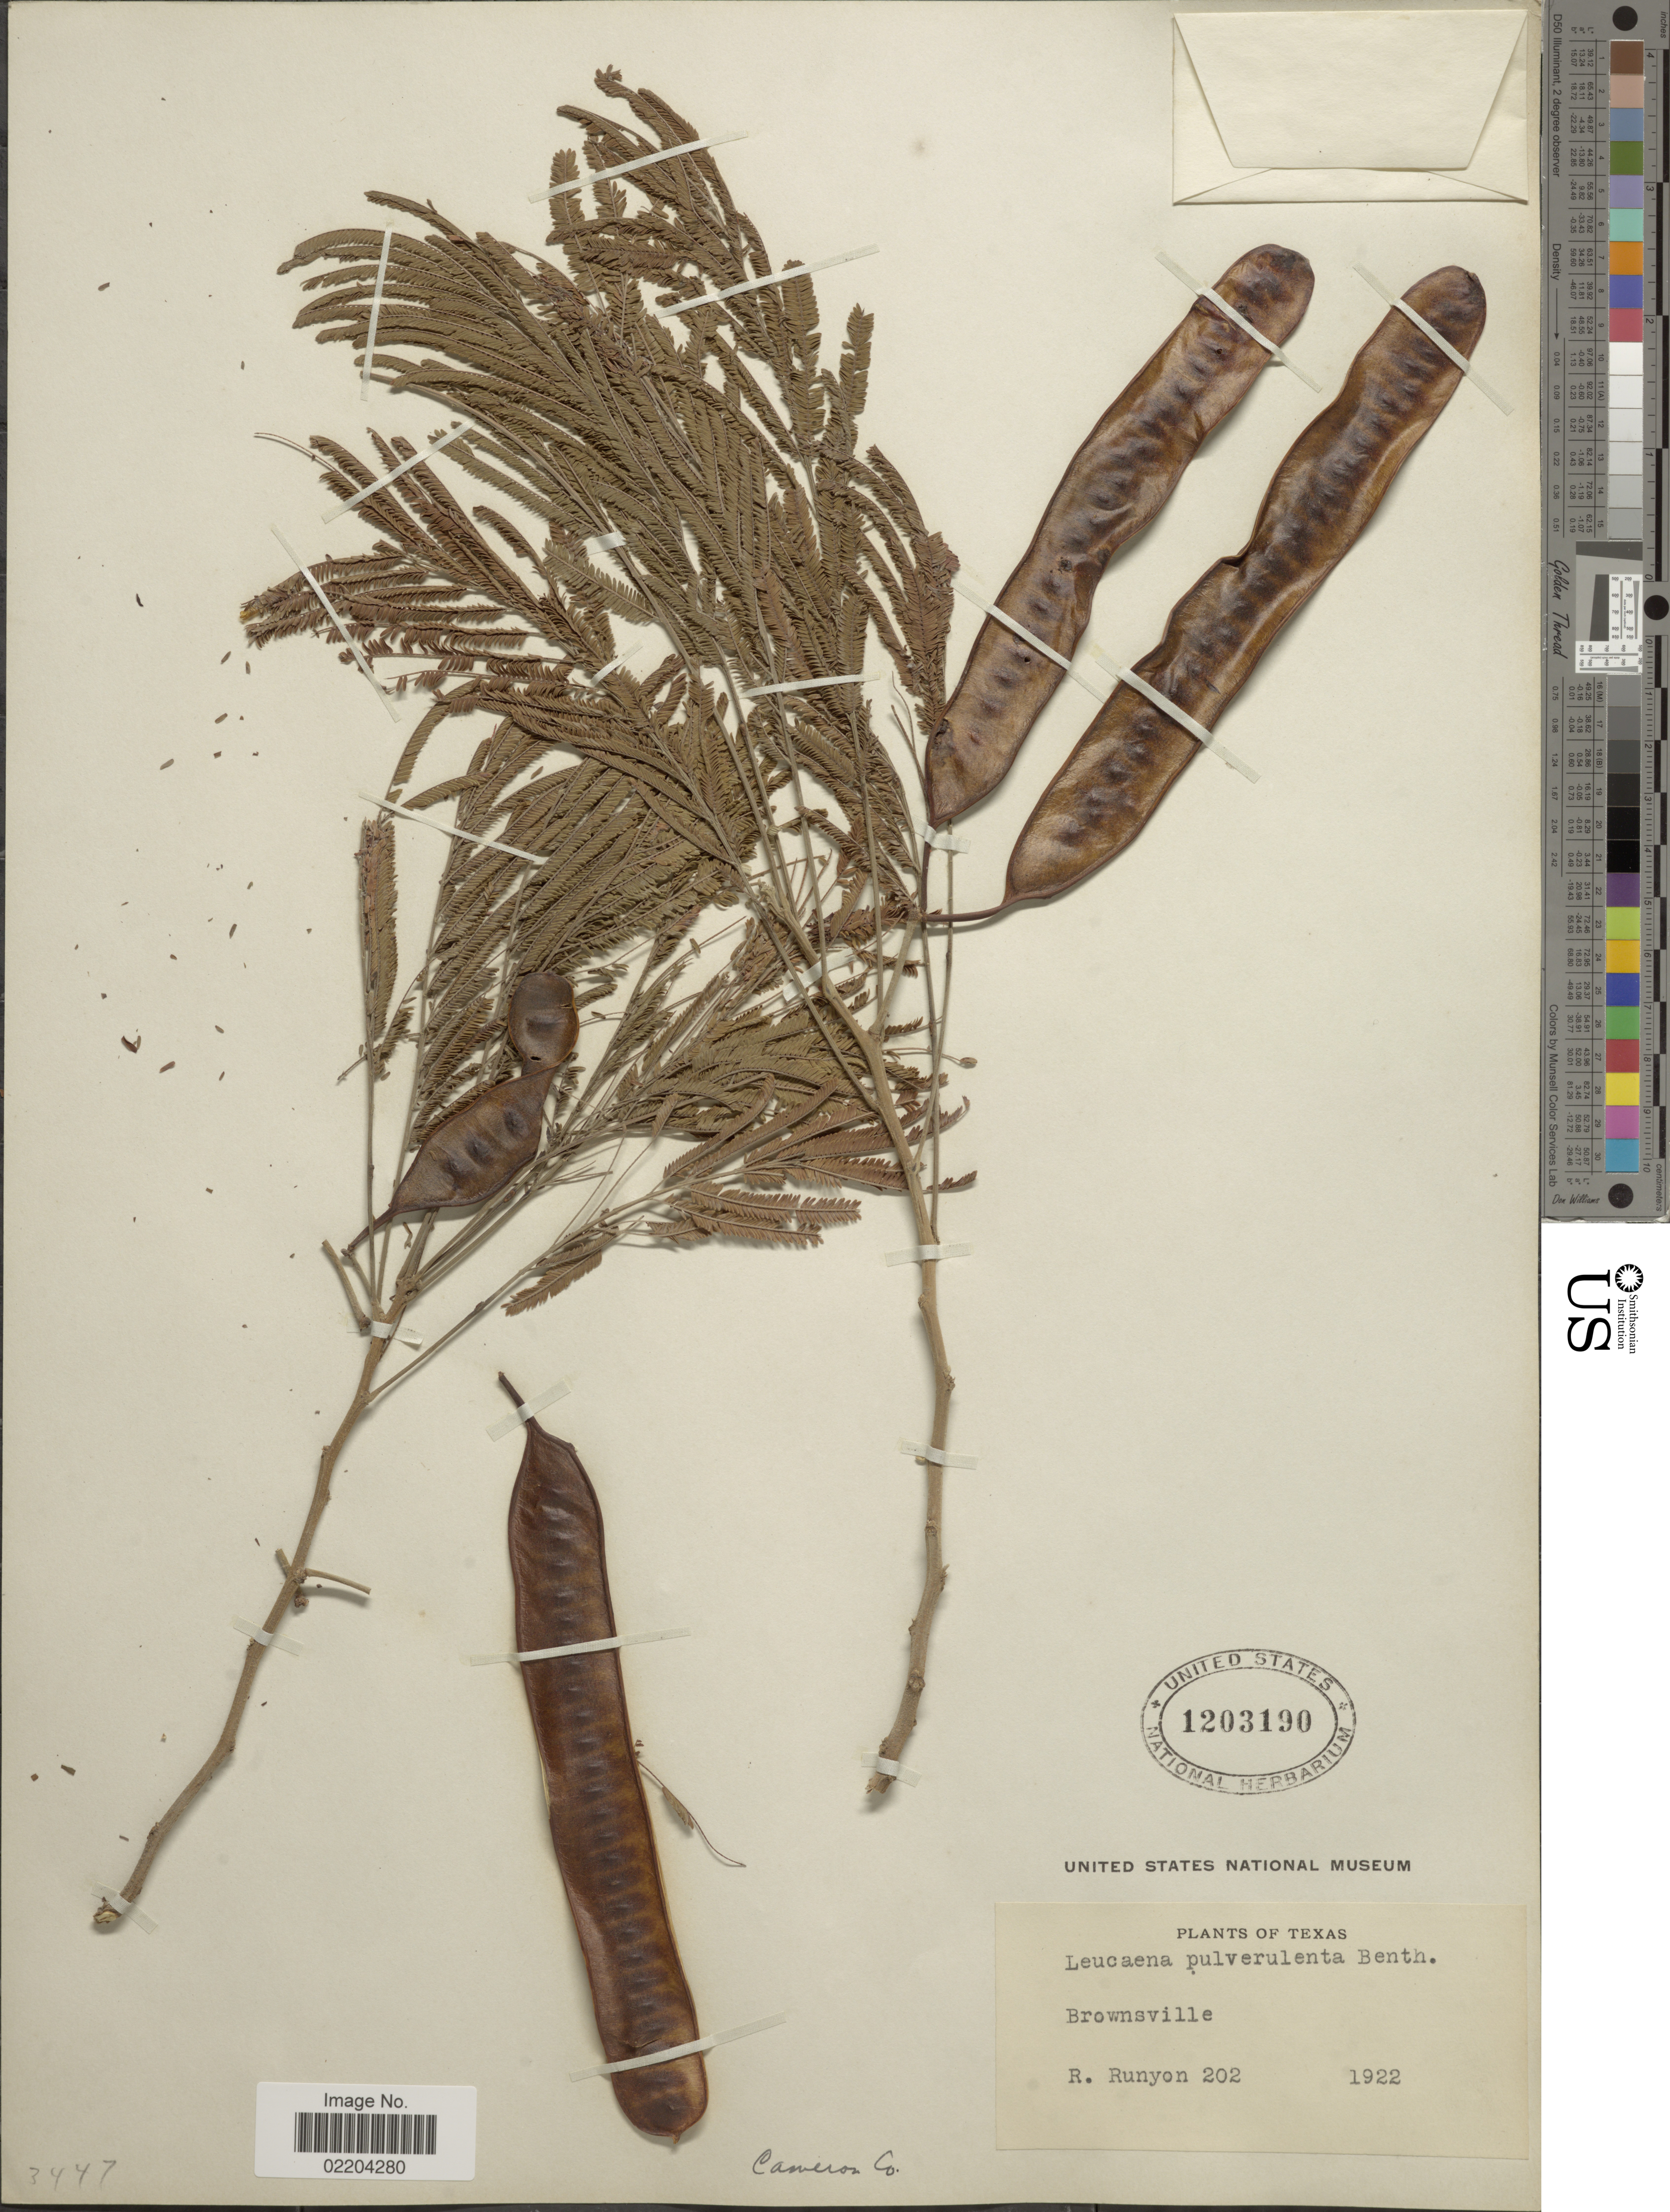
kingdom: Plantae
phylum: Tracheophyta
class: Magnoliopsida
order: Fabales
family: Fabaceae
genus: Leucaena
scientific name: Leucaena pulverulenta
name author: (Schltdl.) Benth.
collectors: R. Runyon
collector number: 202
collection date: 1922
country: United States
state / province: Texas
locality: Brownsville, Texas.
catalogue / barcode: US 1203190